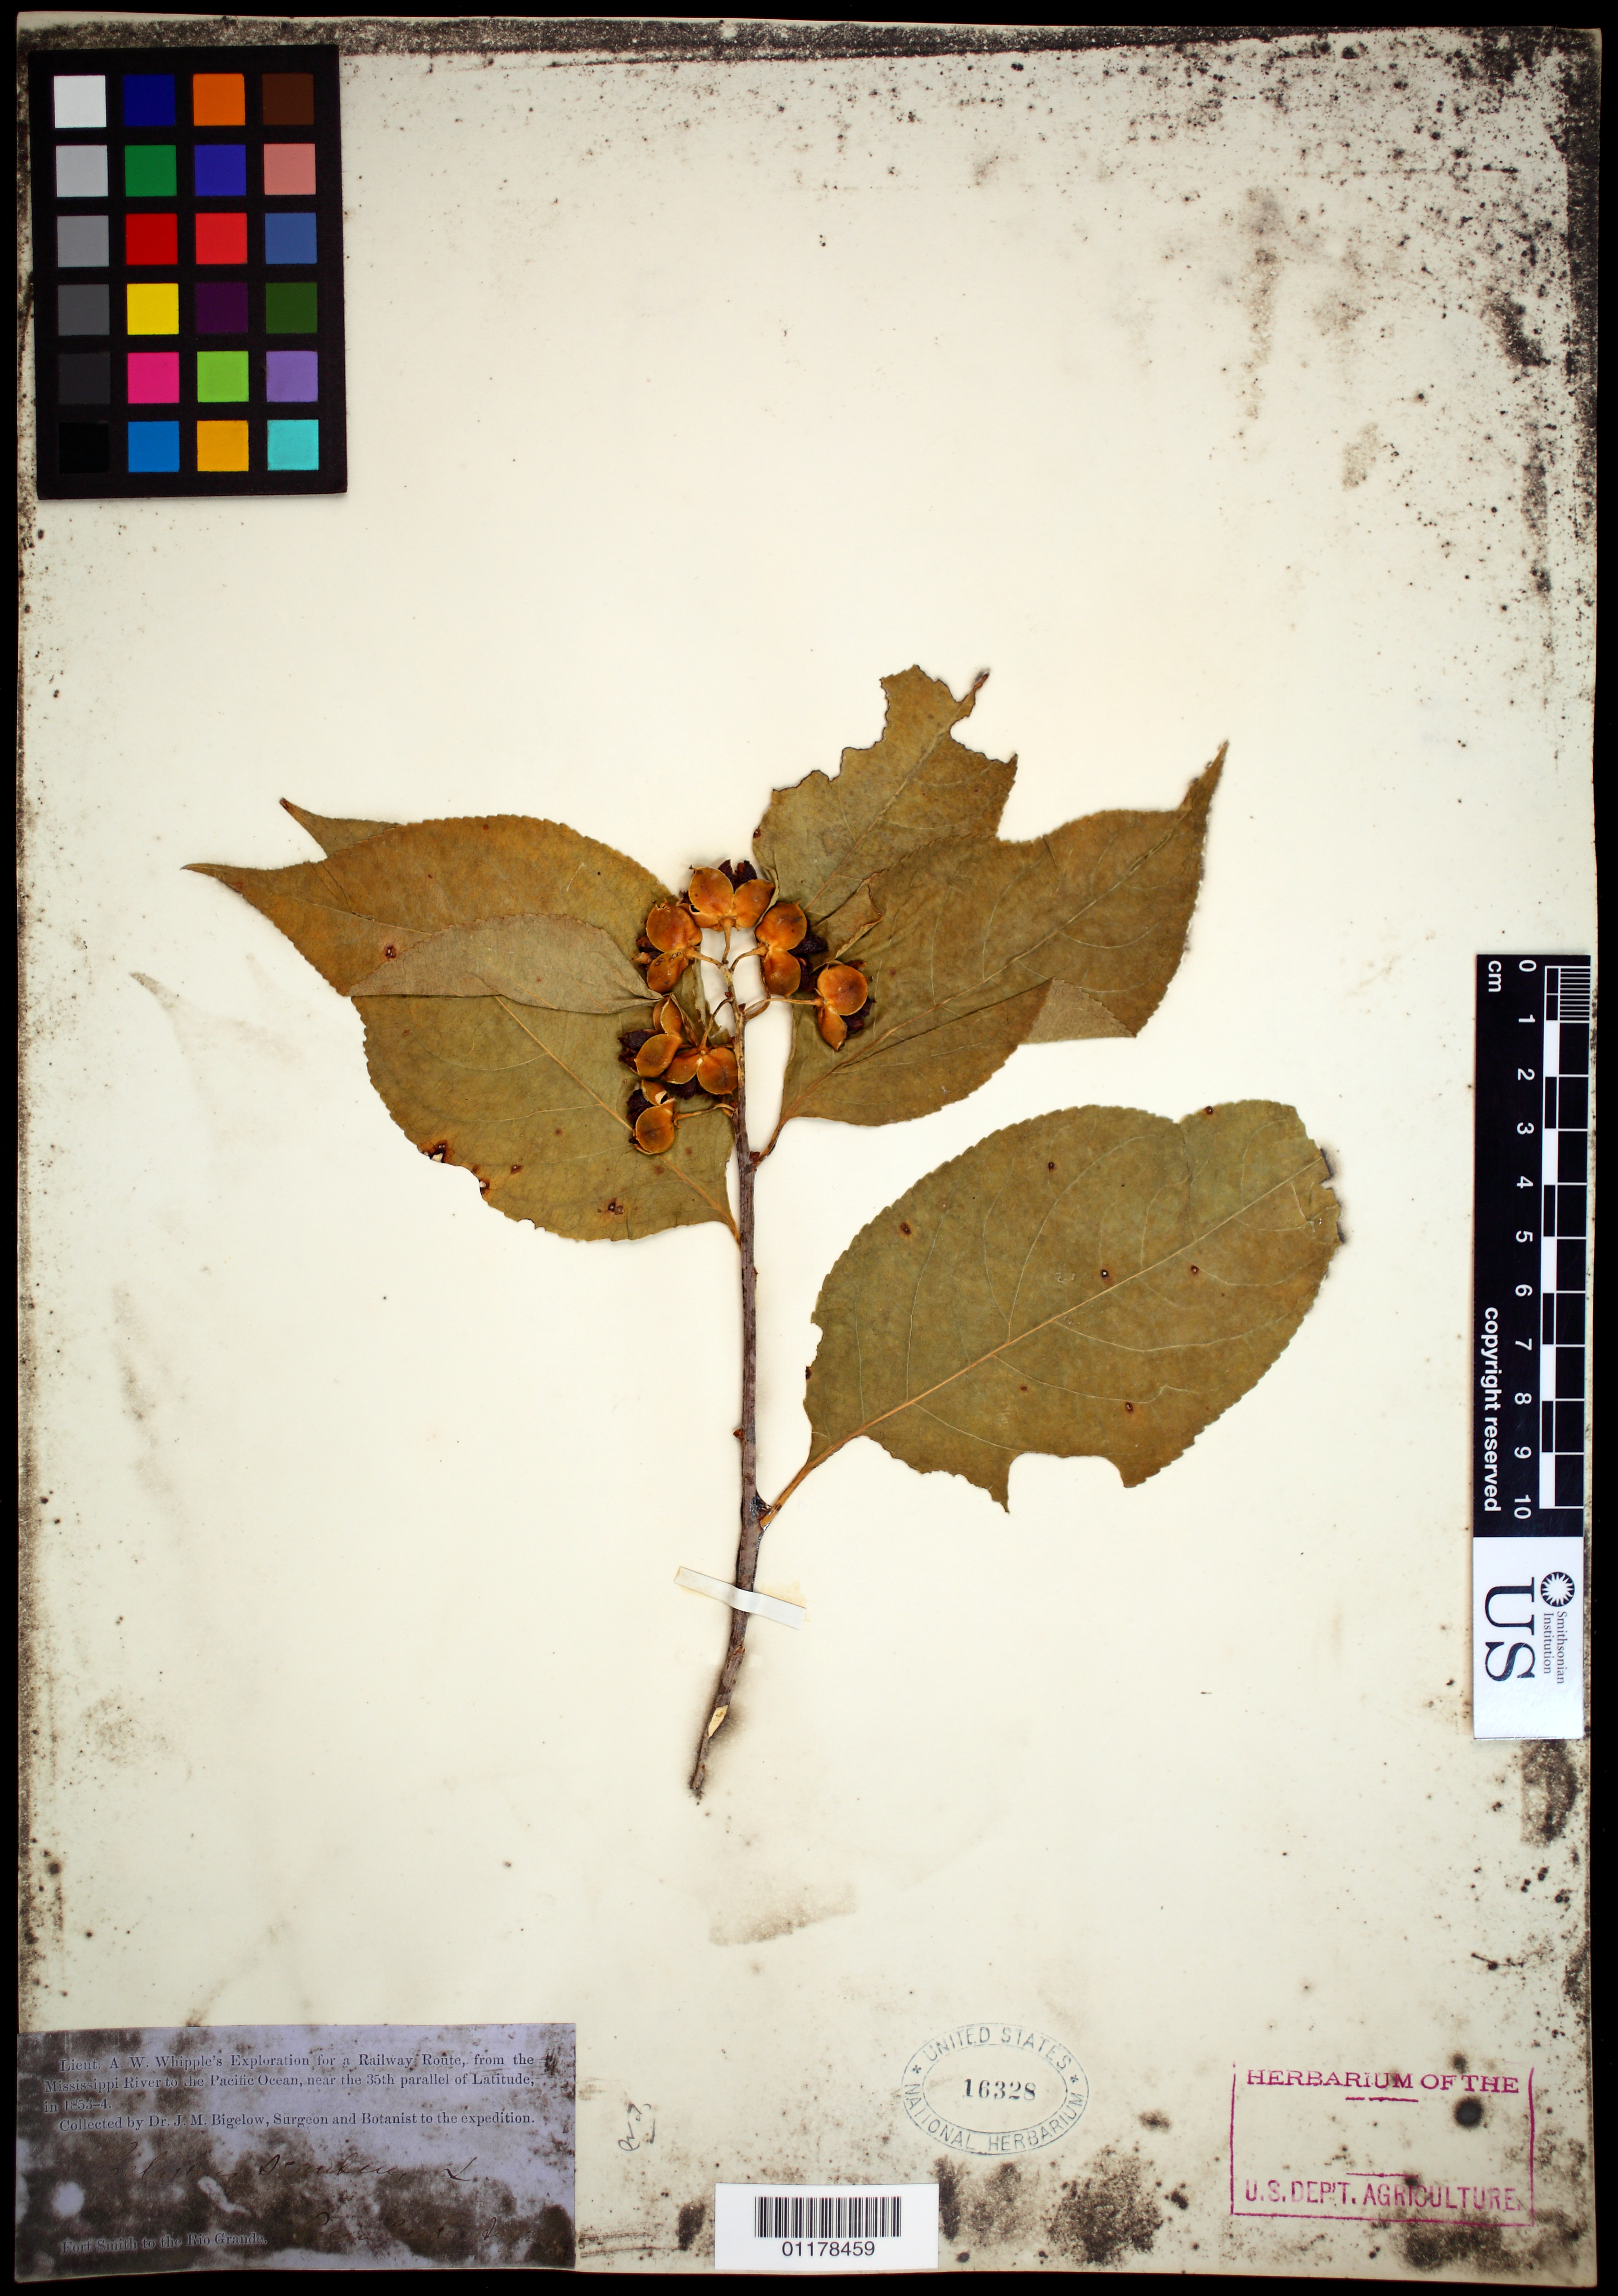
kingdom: Plantae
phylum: Tracheophyta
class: Magnoliopsida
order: Celastrales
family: Celastraceae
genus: Celastrus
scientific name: Celastrus scandens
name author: L.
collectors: J. M. Bigelow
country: United States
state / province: Oklahoma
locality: Fort Smith to the Rio Grande. Pecan Creek.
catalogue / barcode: US 16328